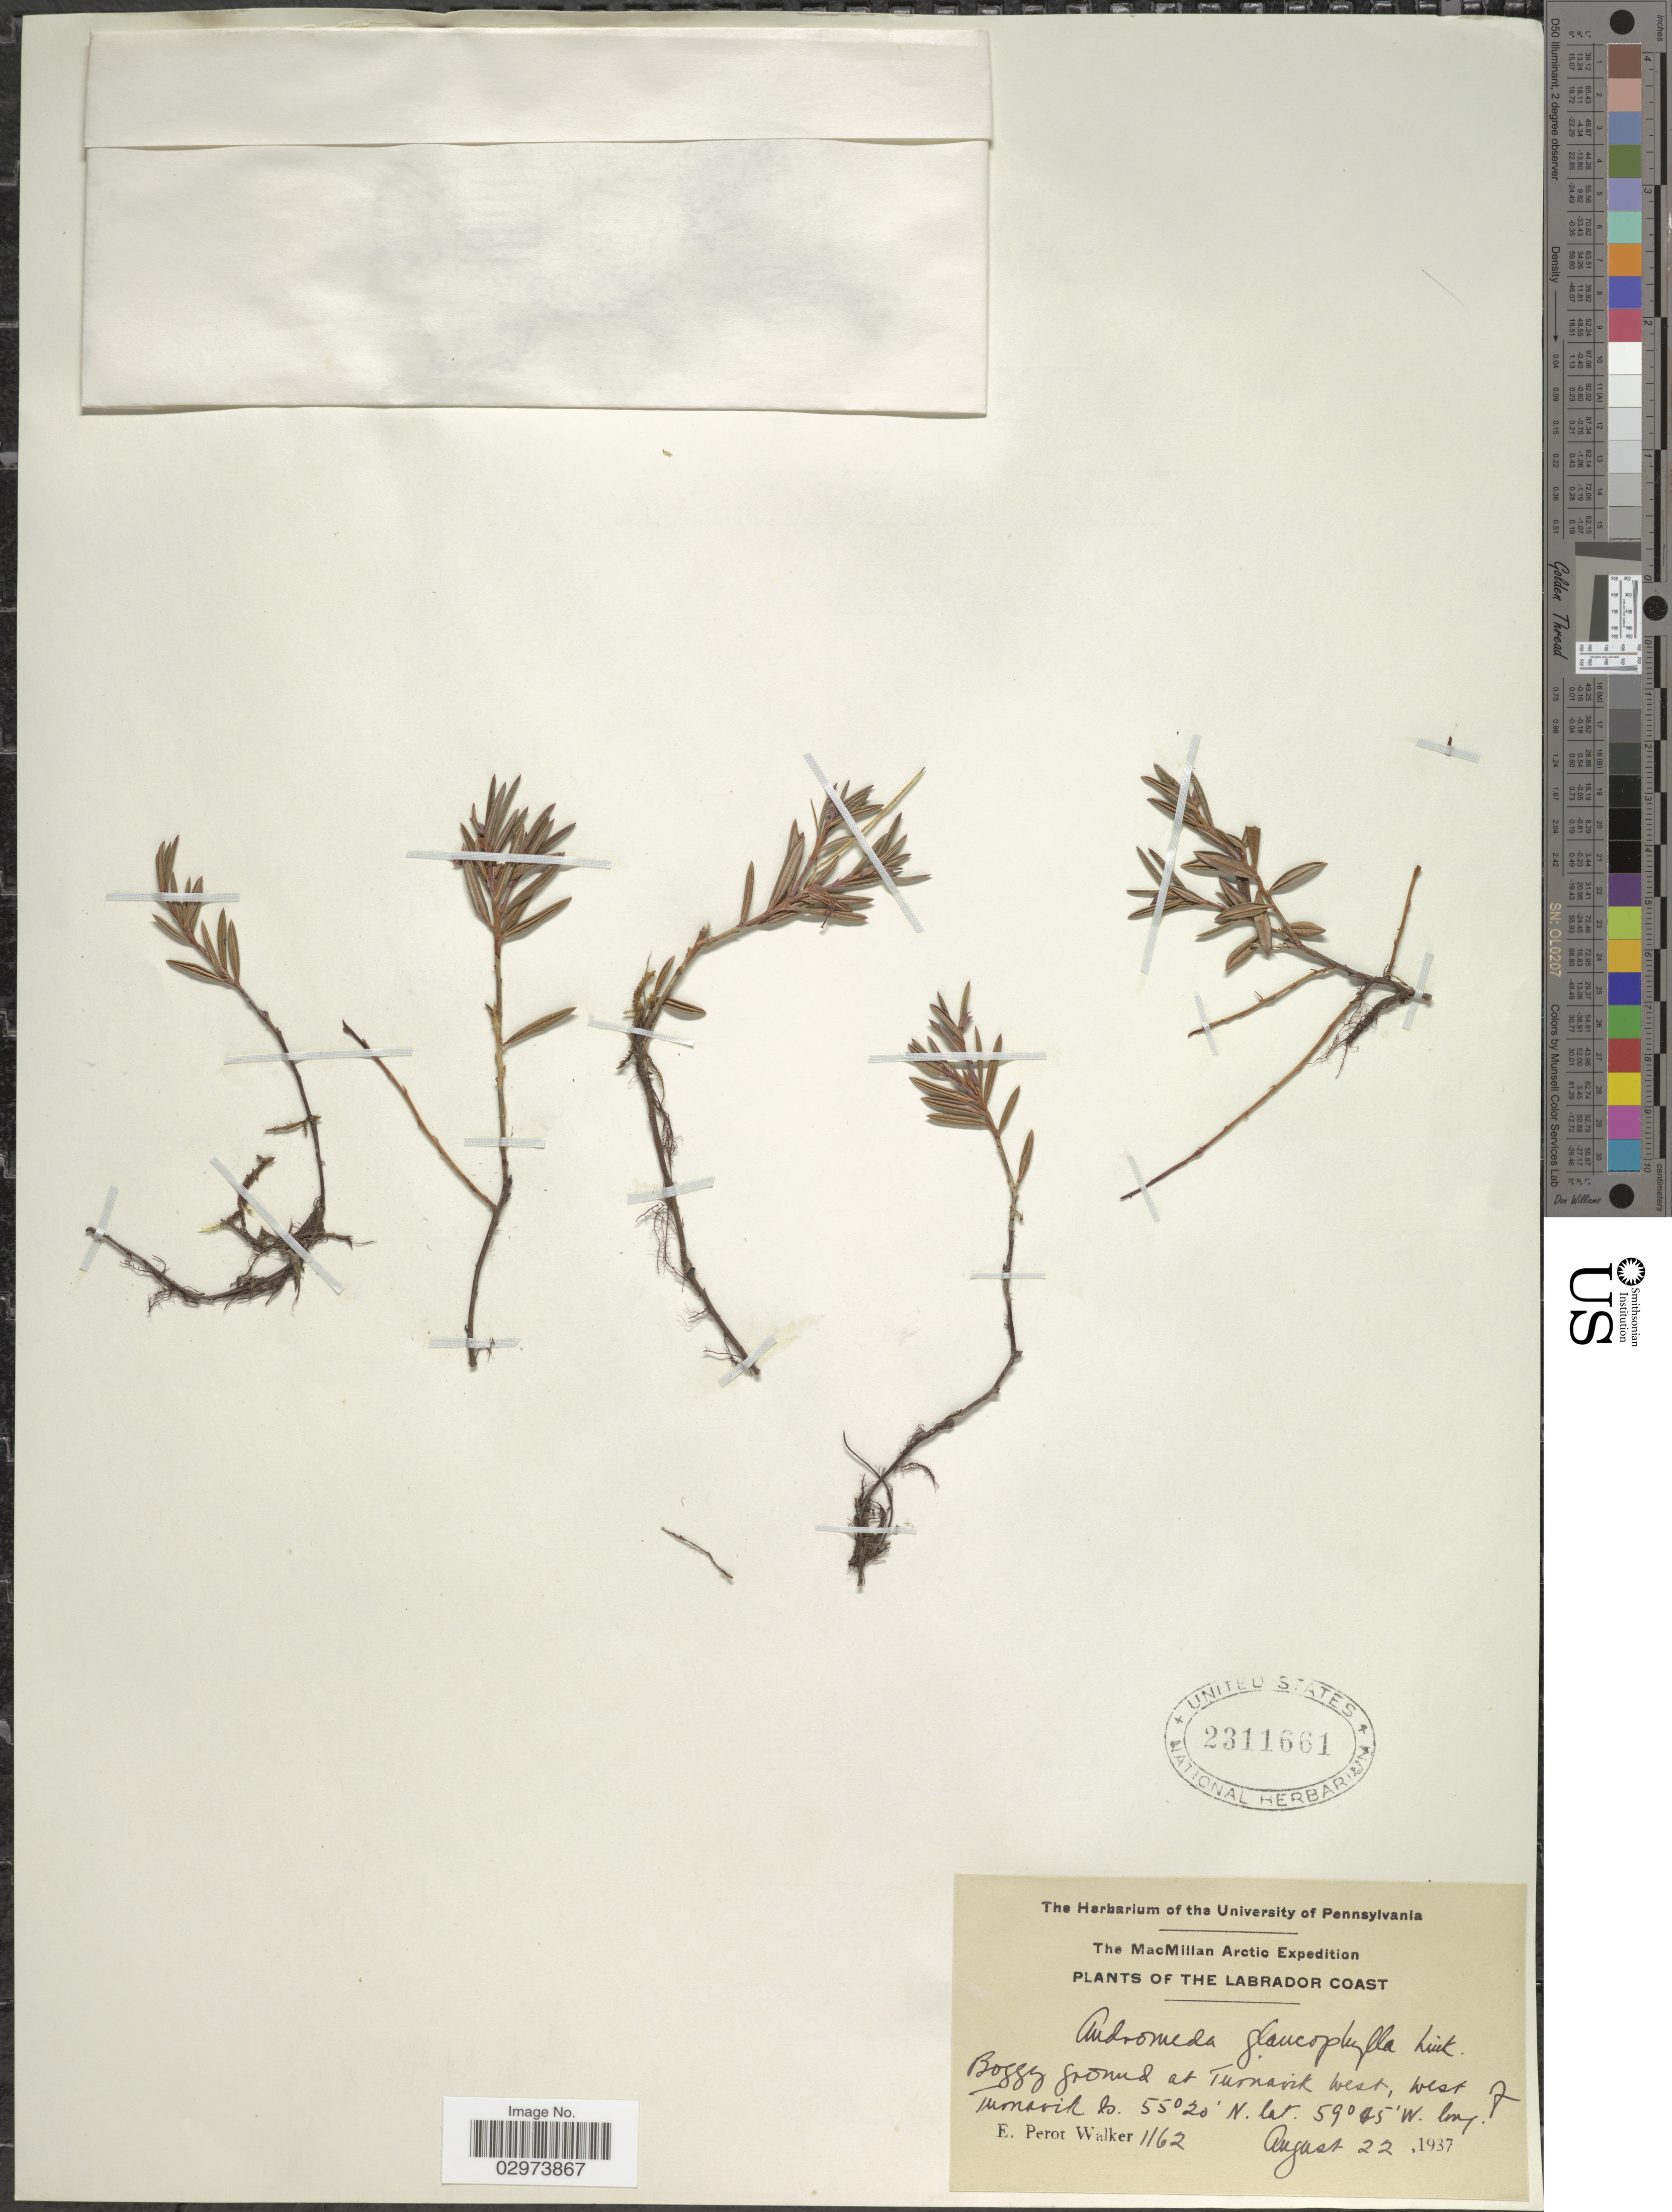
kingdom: Plantae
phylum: Tracheophyta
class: Magnoliopsida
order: Ericales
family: Ericaceae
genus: Andromeda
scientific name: Andromeda polifolia var. latifolia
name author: Aiton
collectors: E. Walker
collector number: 1162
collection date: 1937-08-22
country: Canada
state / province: Newfoundland and Labrador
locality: The MacMillan Arctic. Labrador Coast. Boggy ground at Turnavik West, West of Turnavik Is.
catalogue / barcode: US 23116611